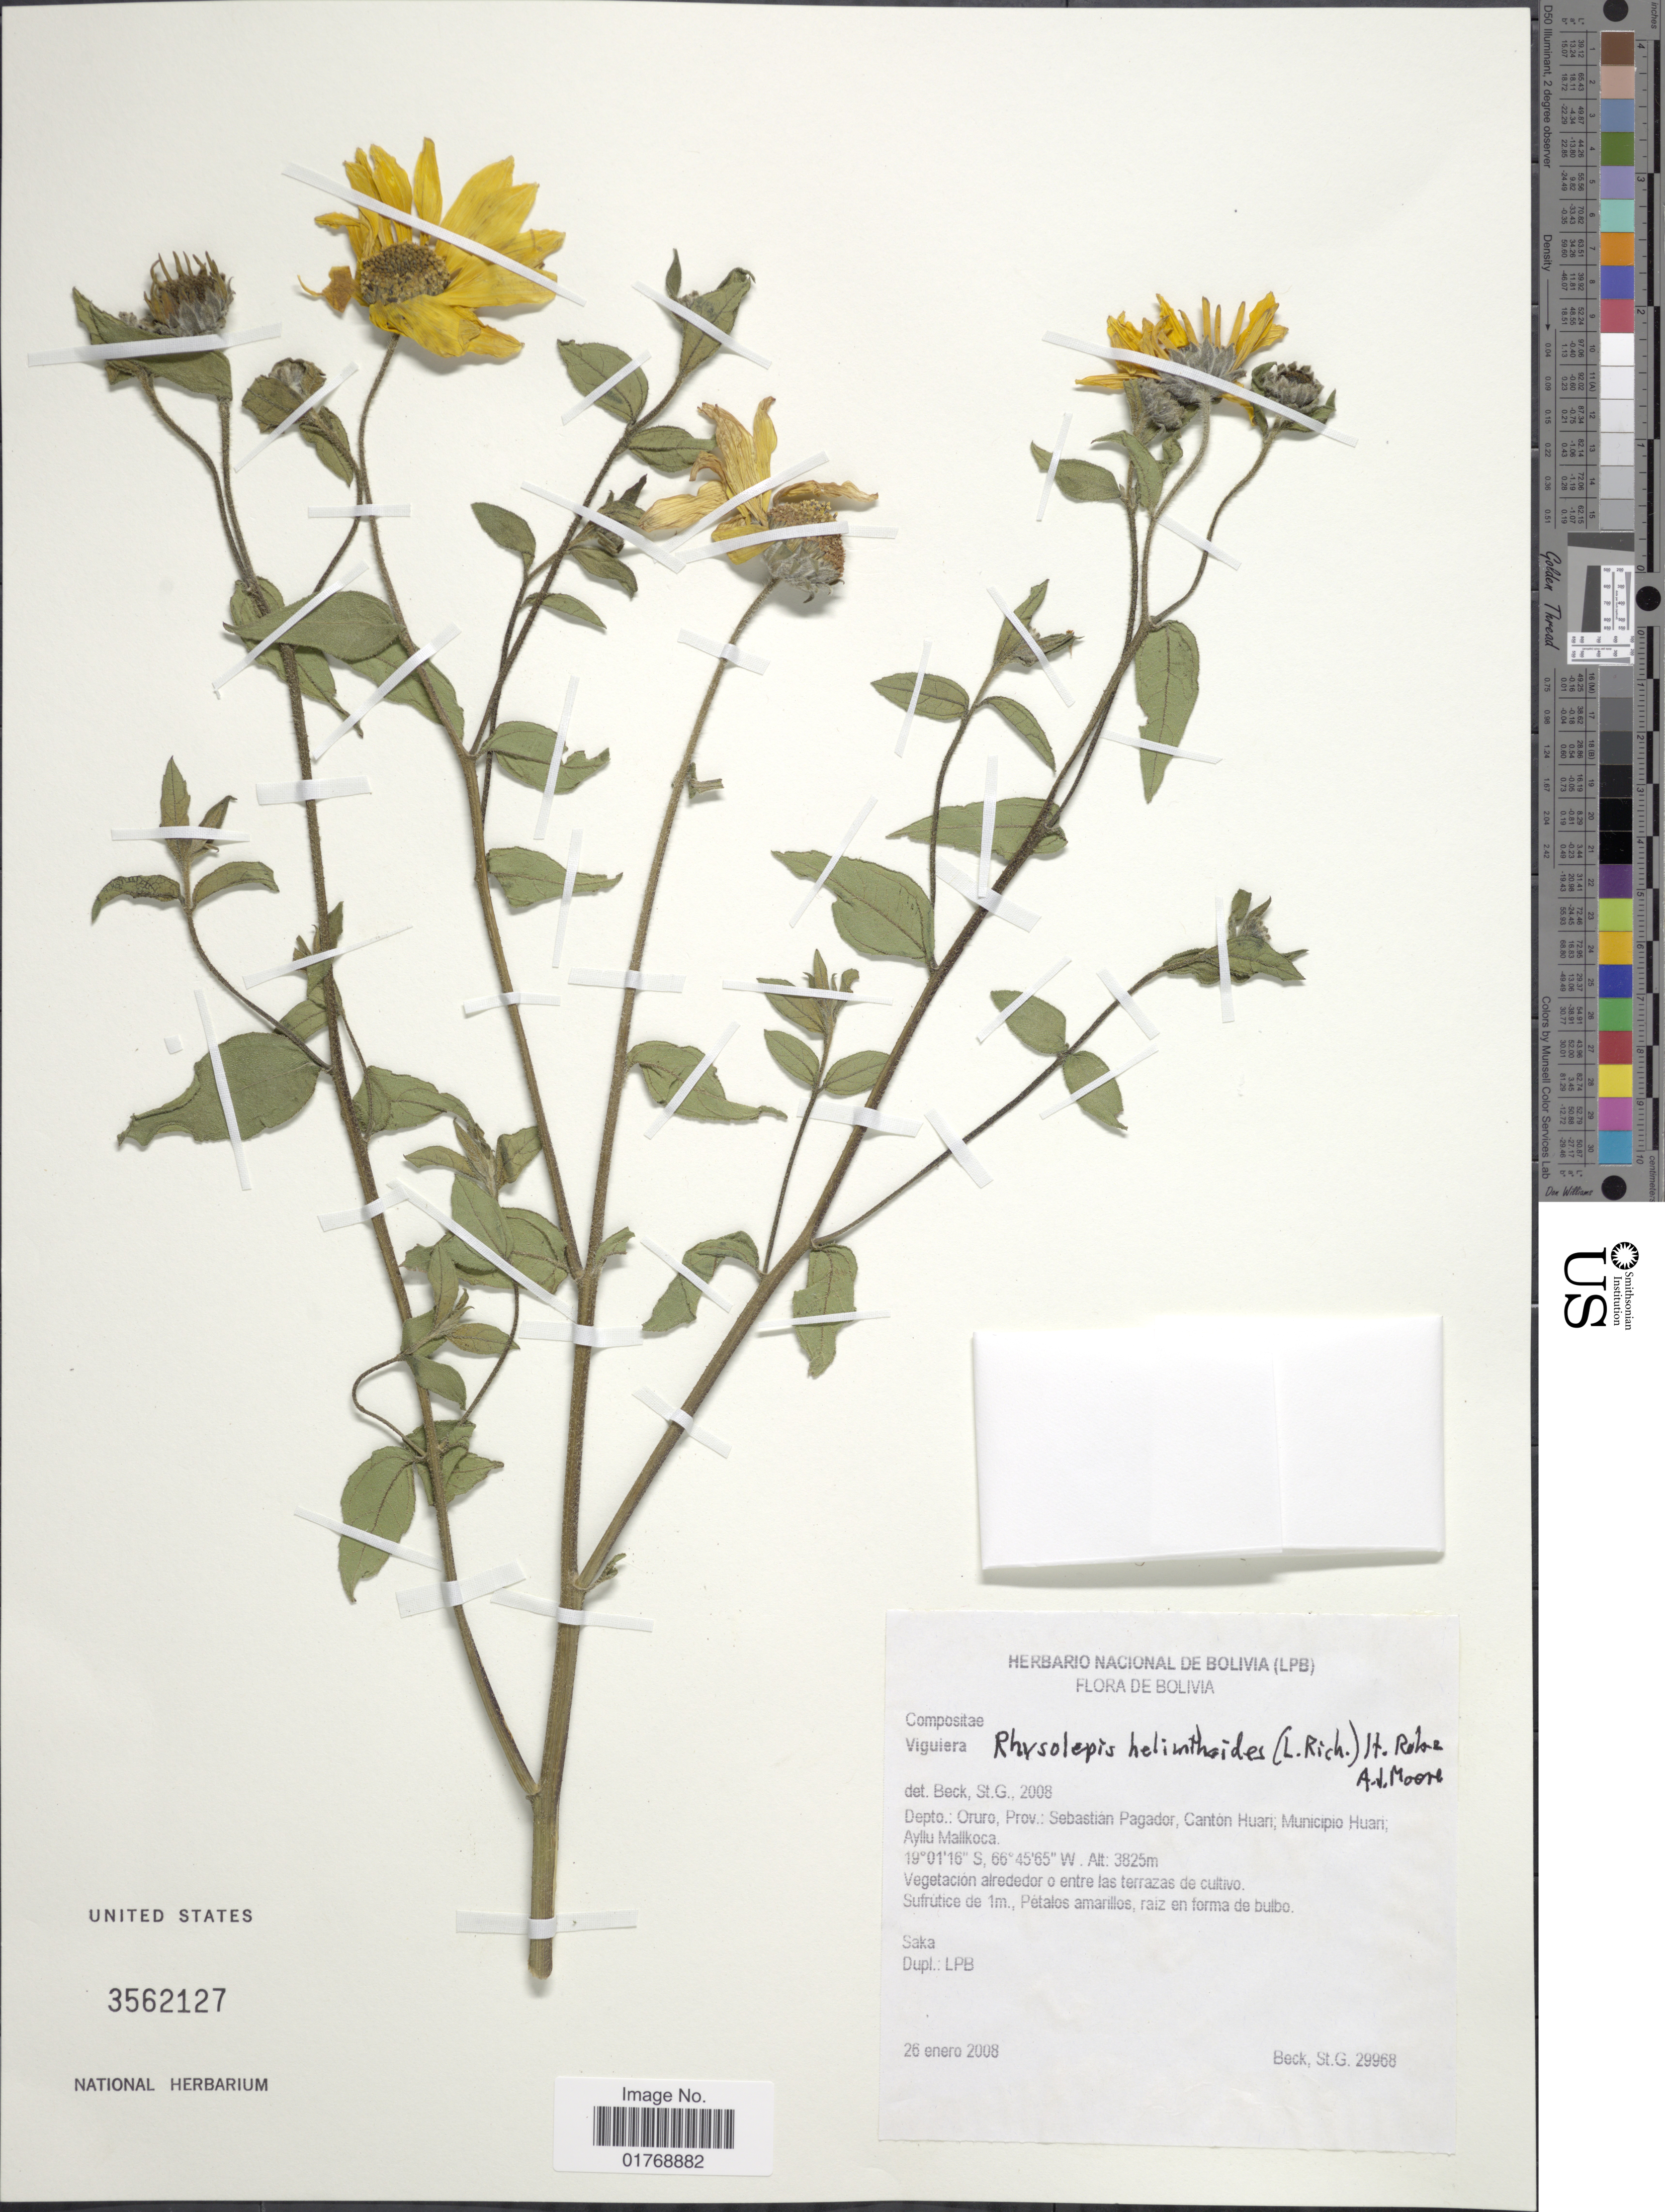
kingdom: Plantae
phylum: Tracheophyta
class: Magnoliopsida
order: Asterales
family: Asteraceae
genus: Viguiera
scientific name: Viguiera procumbens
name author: (Pers.) S.F. Blake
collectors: S. G. Beck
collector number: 29968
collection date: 2008-01-26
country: Bolivia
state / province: Oruro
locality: Depto.: Oruro, Prov.: Sebastian Pagador, Canton Huan, Municipio Huan, Ayllu Malikoca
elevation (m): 3825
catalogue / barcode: US 3562127